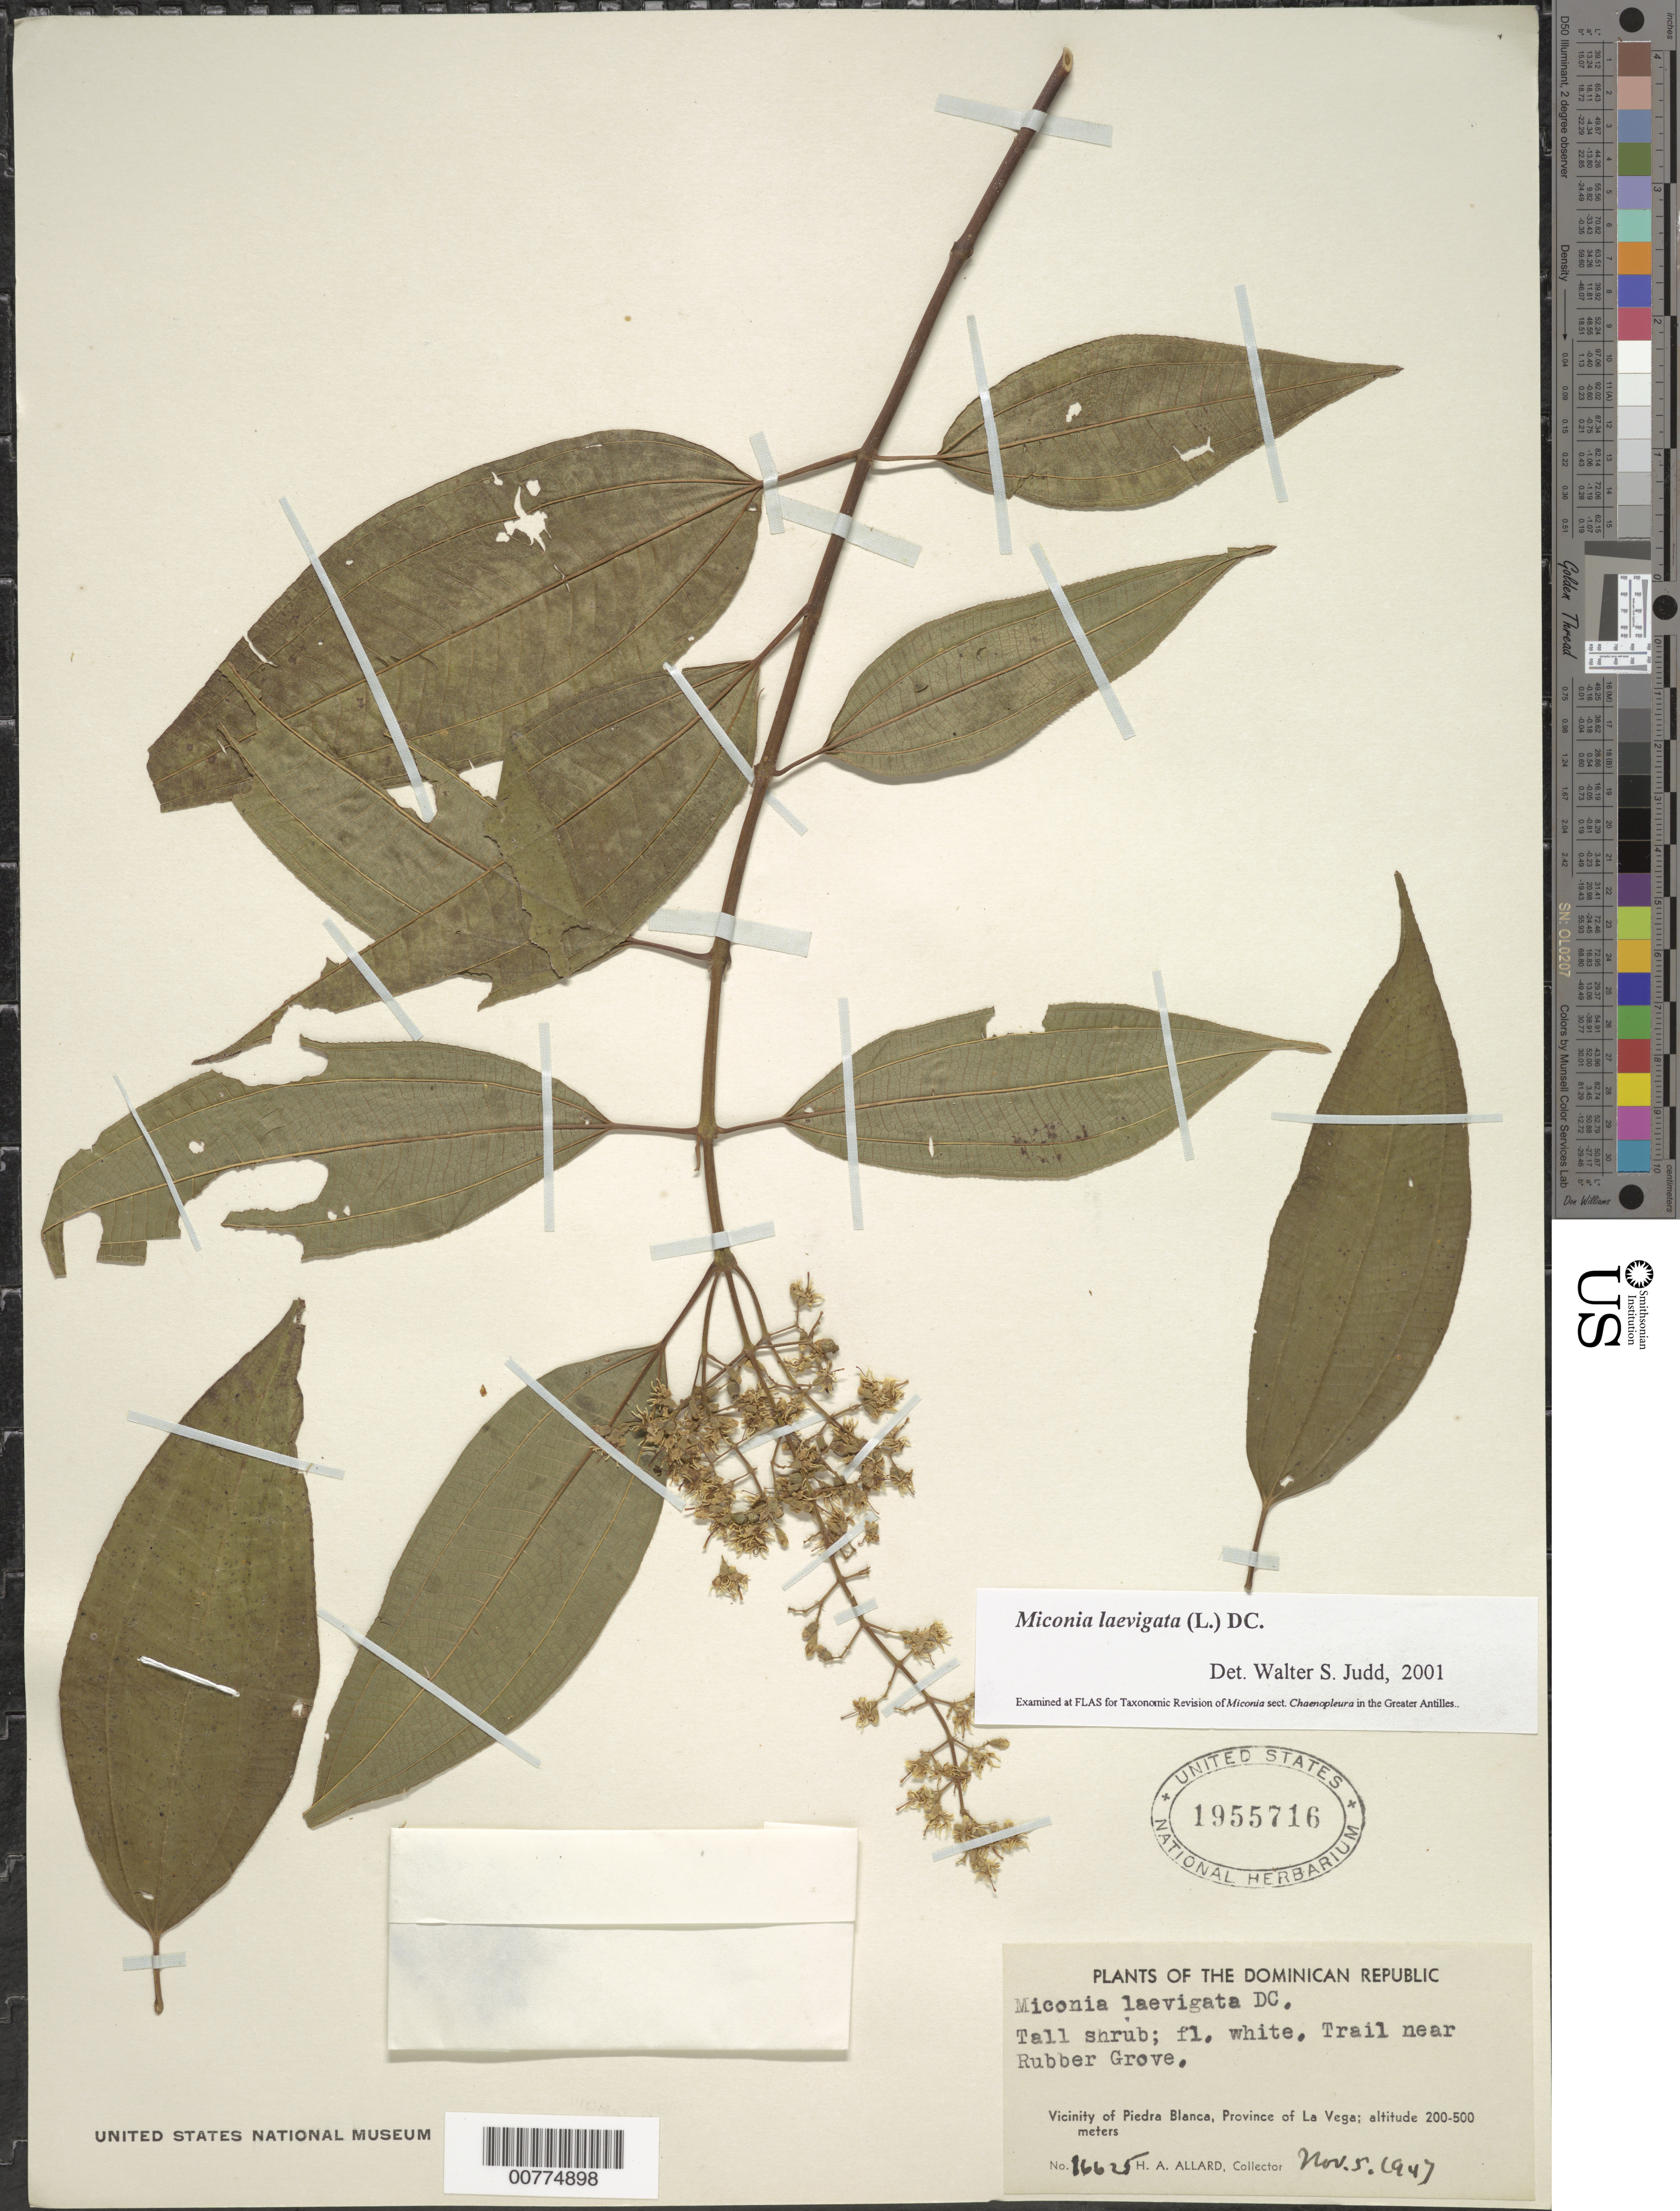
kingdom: Plantae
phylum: Tracheophyta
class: Magnoliopsida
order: Myrtales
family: Melastomataceae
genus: Miconia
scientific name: Miconia laevigata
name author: (L.) D. Don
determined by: Judd, Walter S.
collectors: H. A. Allard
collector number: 16625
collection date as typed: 05 Nov 1947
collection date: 1947-11-05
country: Dominican Republic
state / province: La Vega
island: Hispaniola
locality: Vicinity of Piedra Blanca, trail near Rubber Grove.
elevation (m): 200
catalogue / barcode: US 1955716